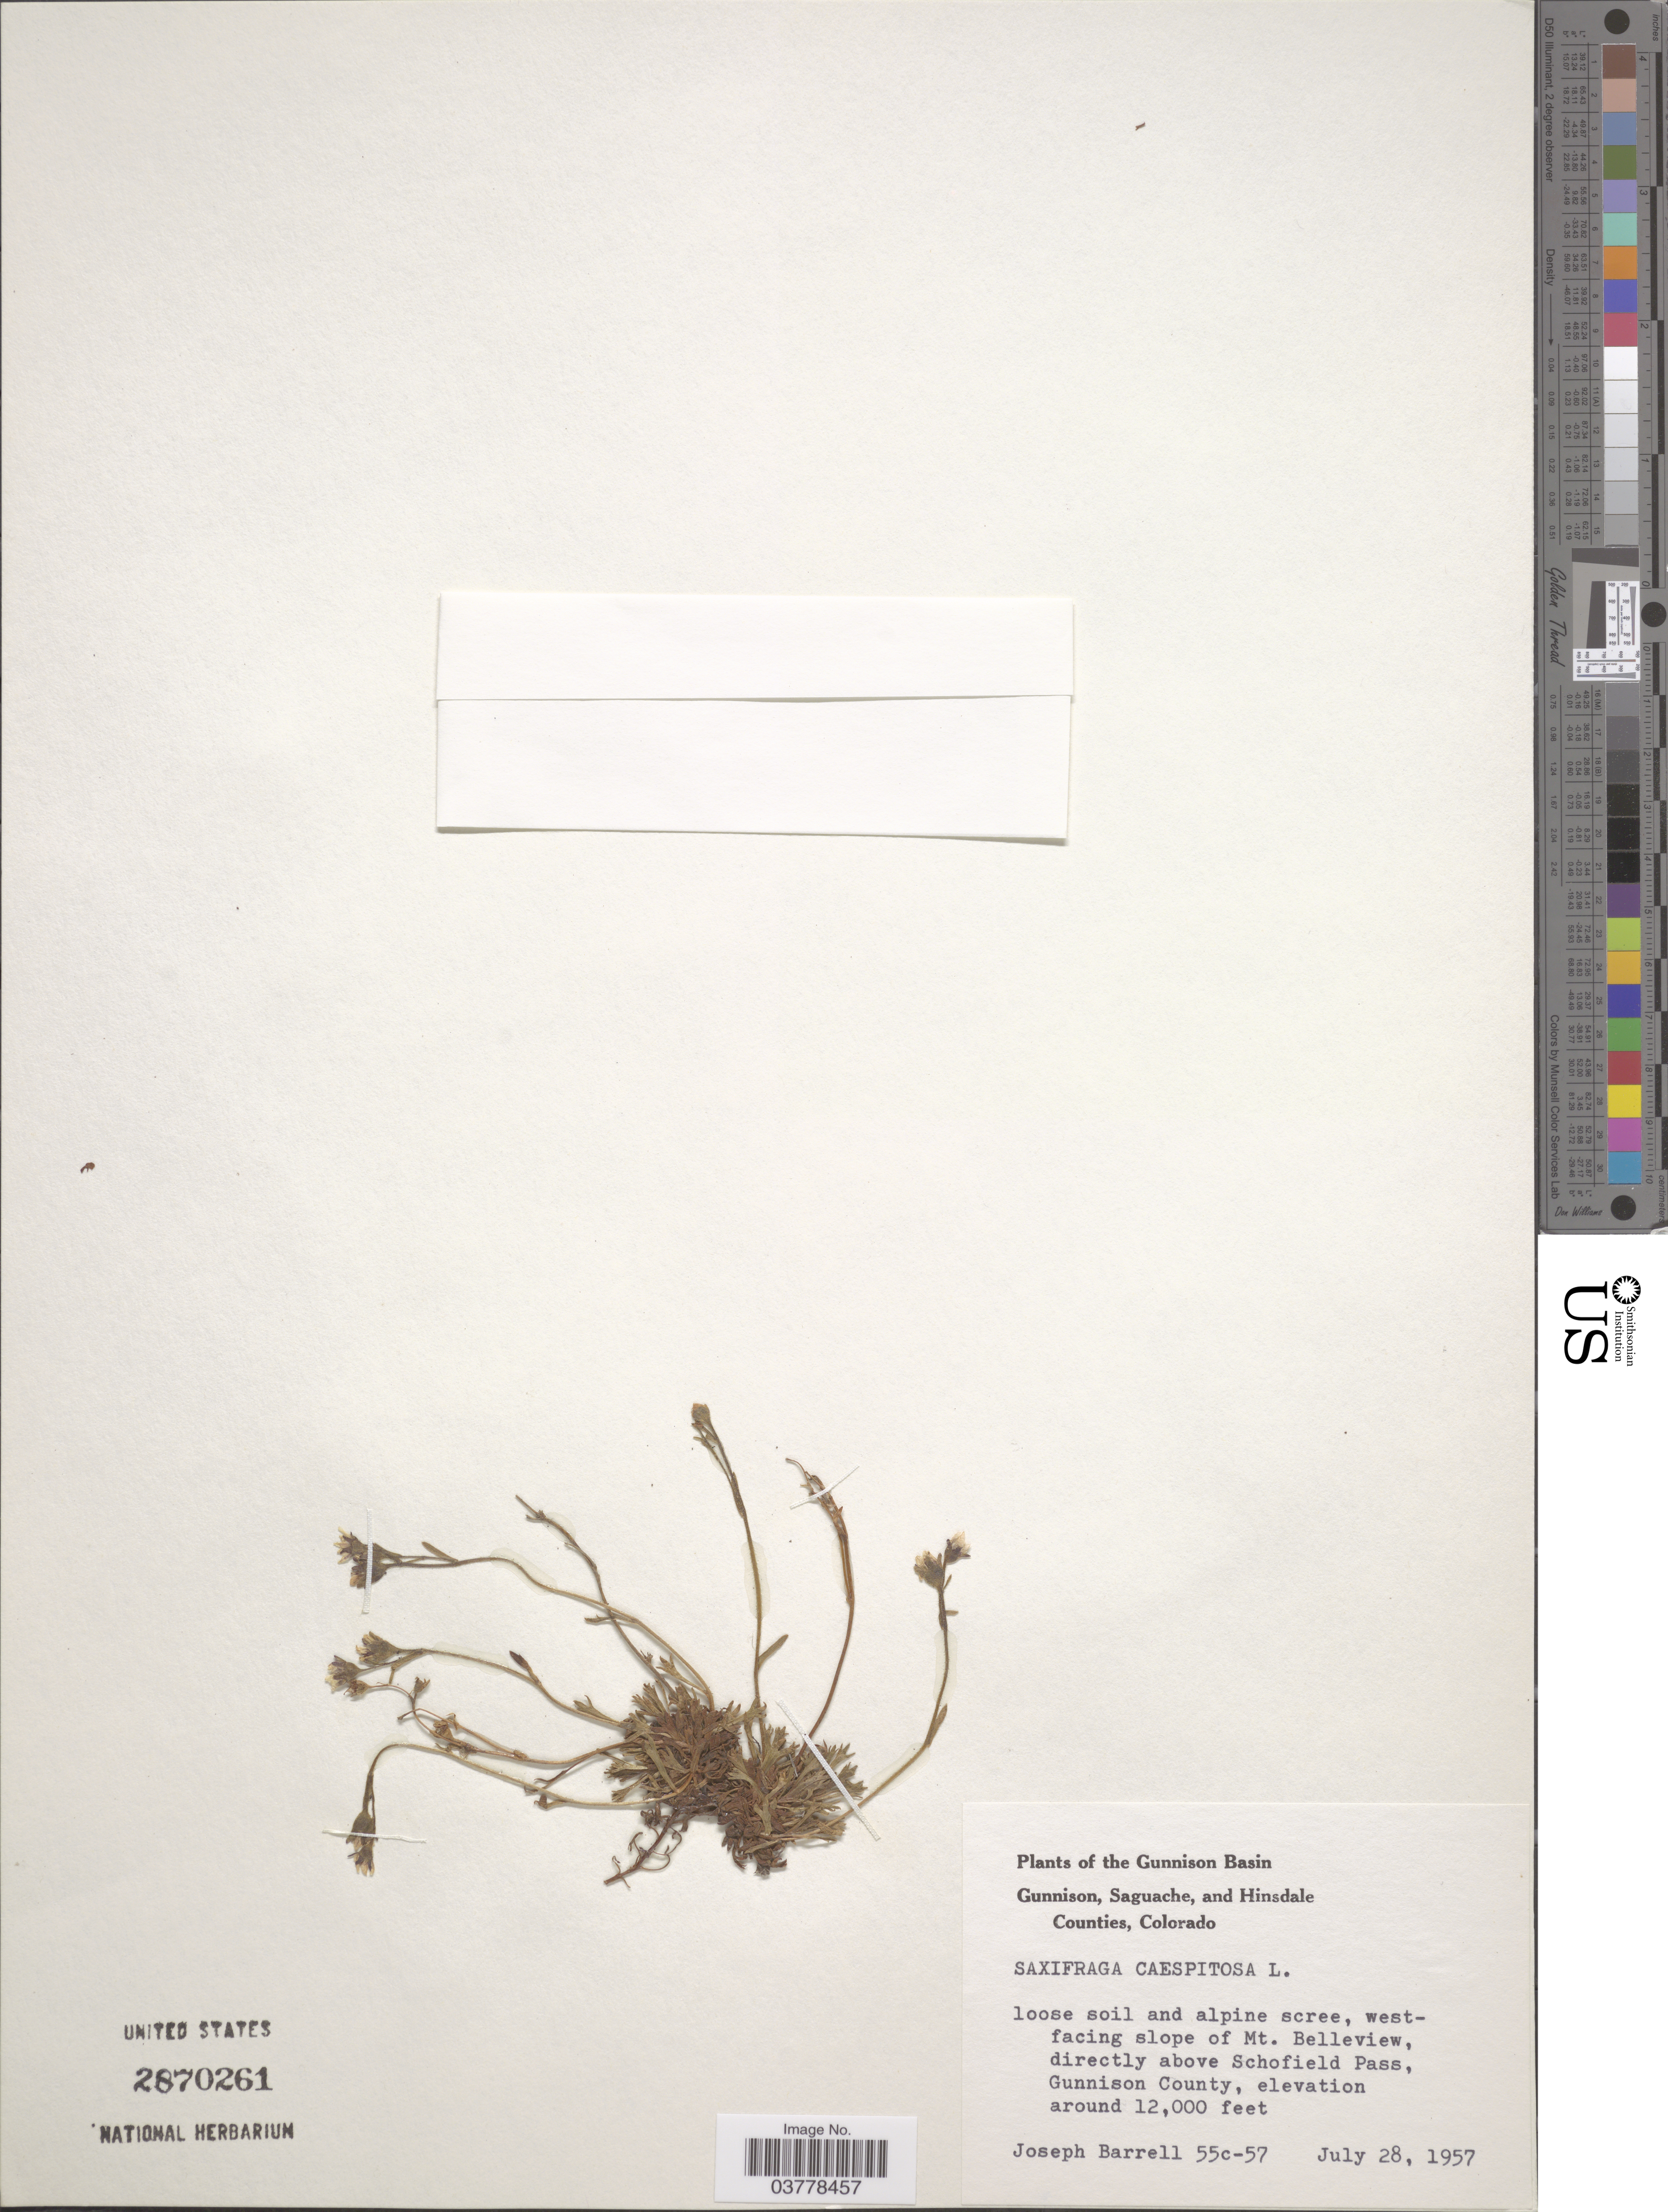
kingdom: Plantae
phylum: Tracheophyta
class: Magnoliopsida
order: Saxifragales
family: Saxifragaceae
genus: Saxifraga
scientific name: Saxifraga caespitosa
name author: L.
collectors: J. Barrell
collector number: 55c-57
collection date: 1957-07-28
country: United States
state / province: Colorado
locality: The Gunnison Basin. West-facing slope of Mt. Belleview, directly above Schofield Pass, Gunnison County.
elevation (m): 3658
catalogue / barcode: US 2870261